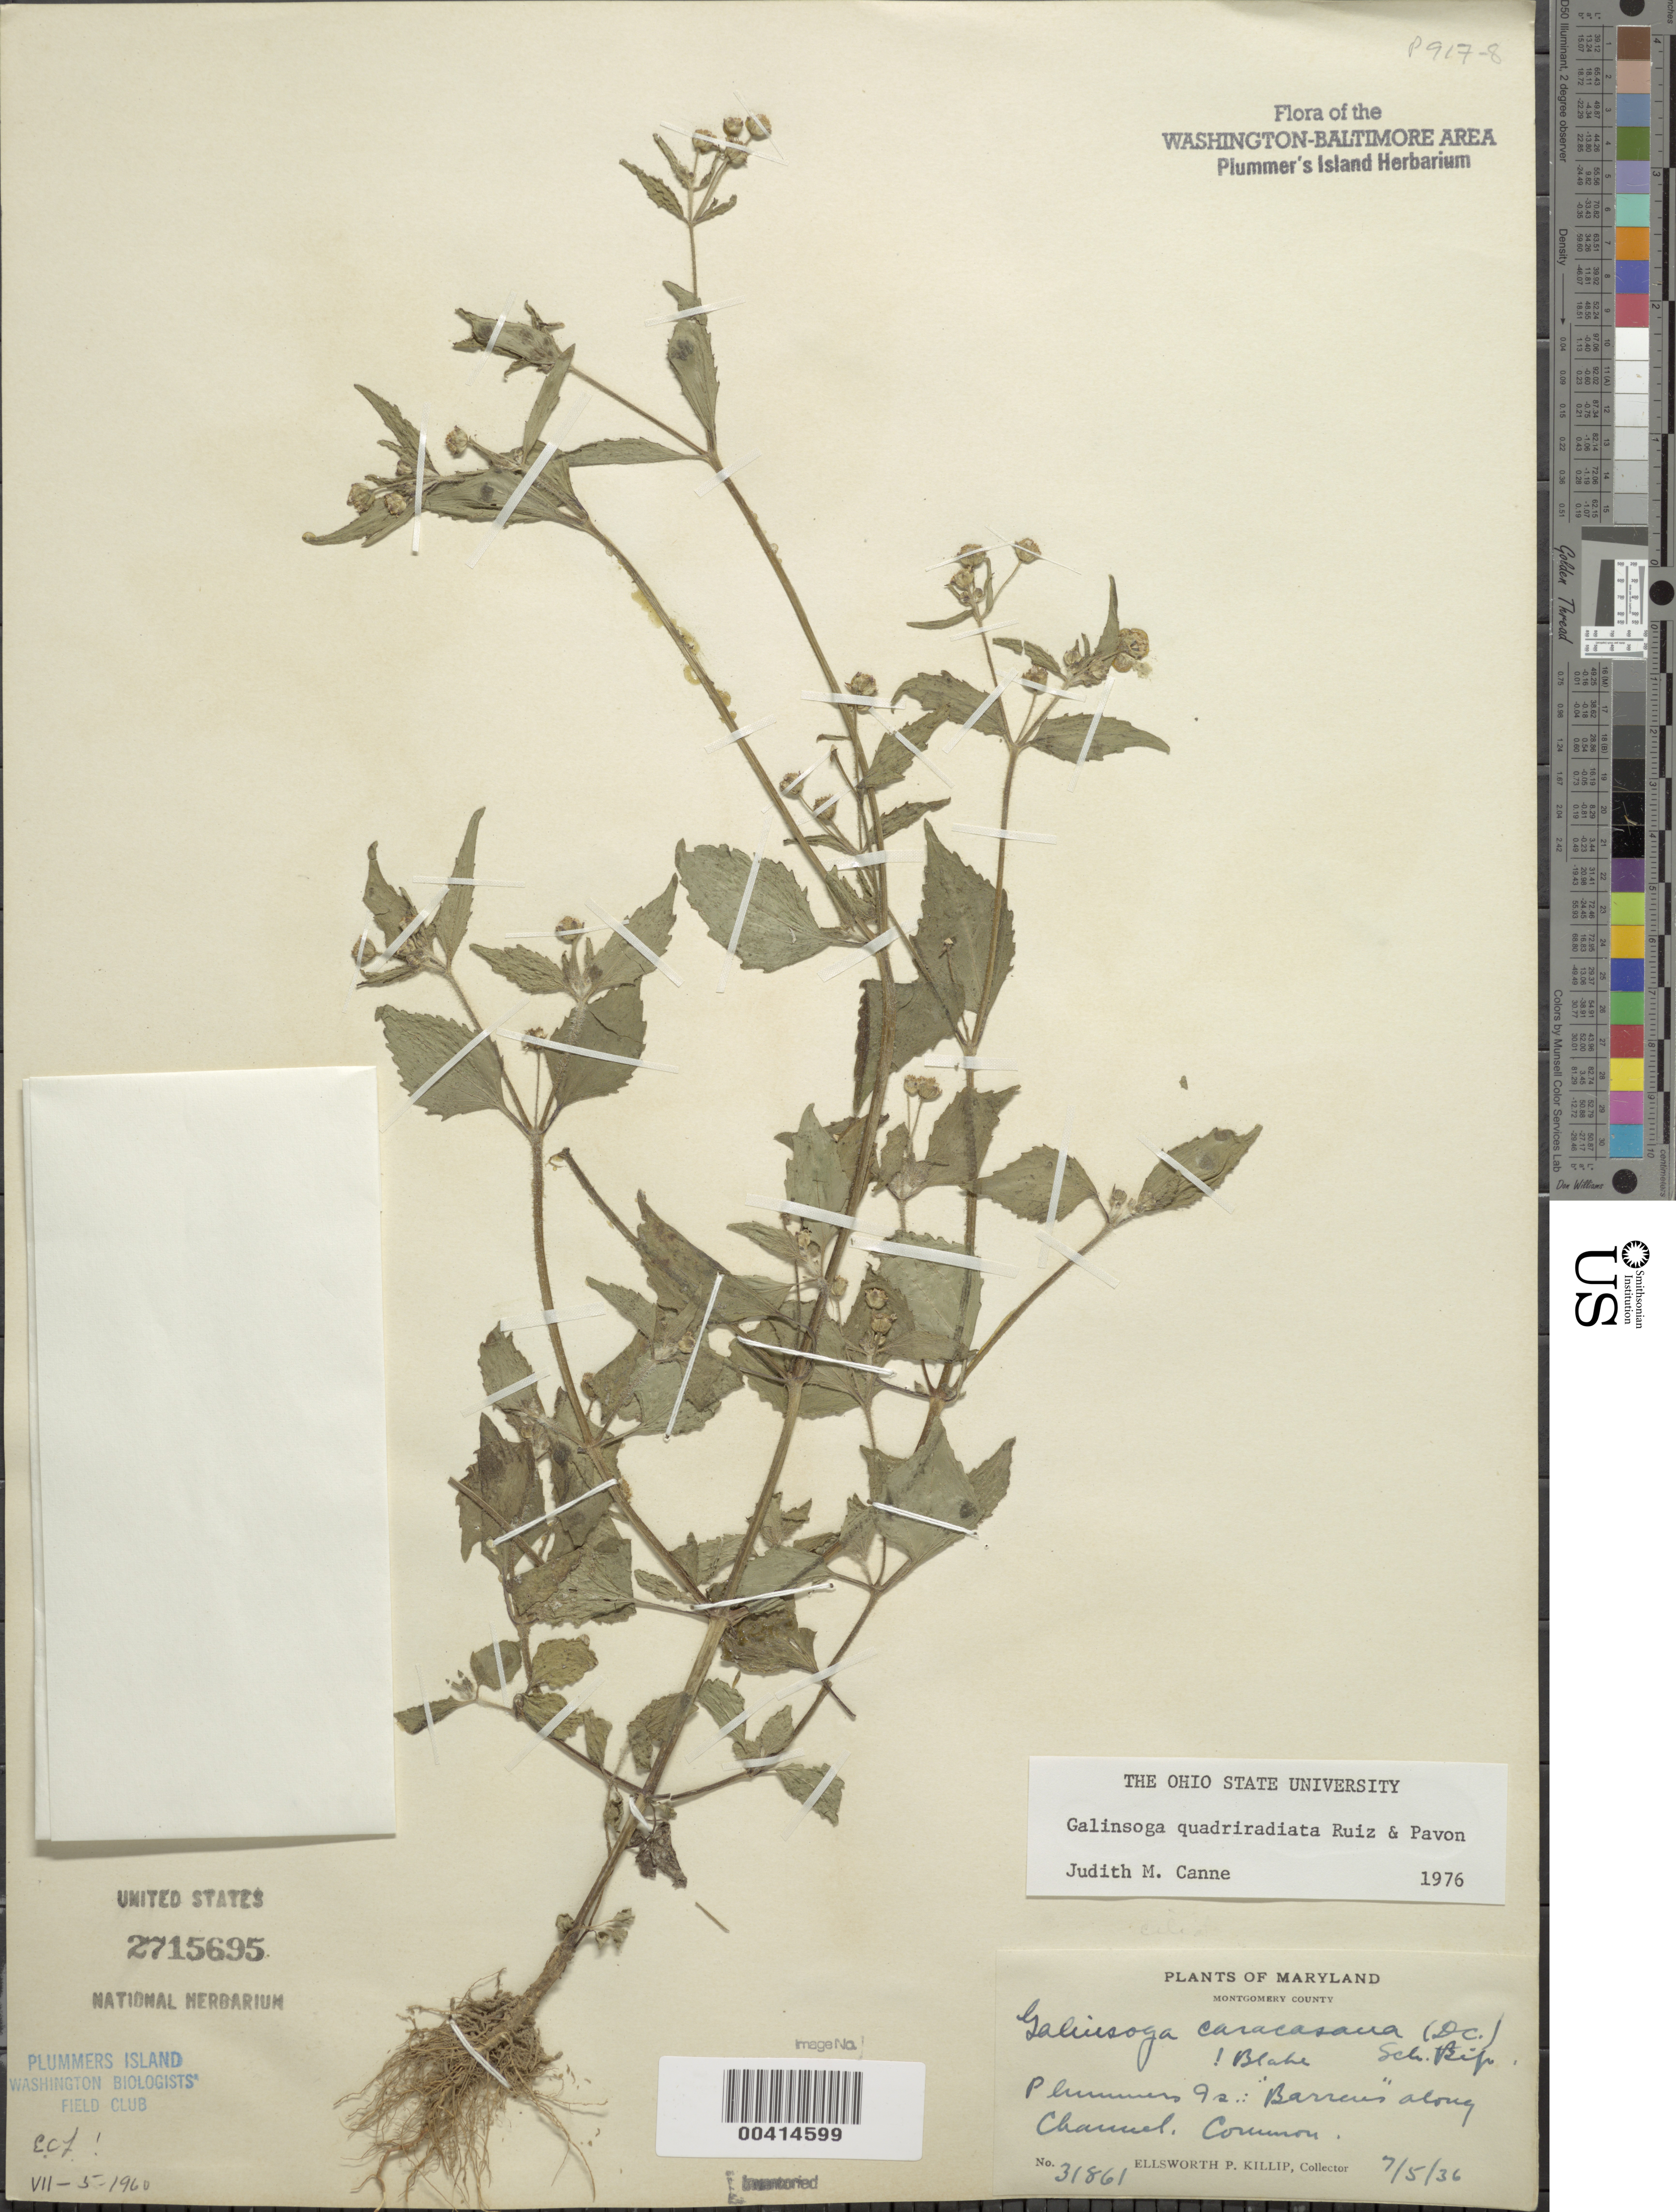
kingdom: Plantae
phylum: Tracheophyta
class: Magnoliopsida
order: Asterales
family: Asteraceae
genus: Galinsoga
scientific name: Galinsoga quadriradiata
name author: Ruiz & Pav.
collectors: E. P. Killip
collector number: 31861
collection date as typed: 05 Jul 1936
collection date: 1936-07-05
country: United States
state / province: Maryland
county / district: Montgomery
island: Plummers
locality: Plummer's Island; "barrens" along channel C. & O. Canal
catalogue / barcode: US 2715695